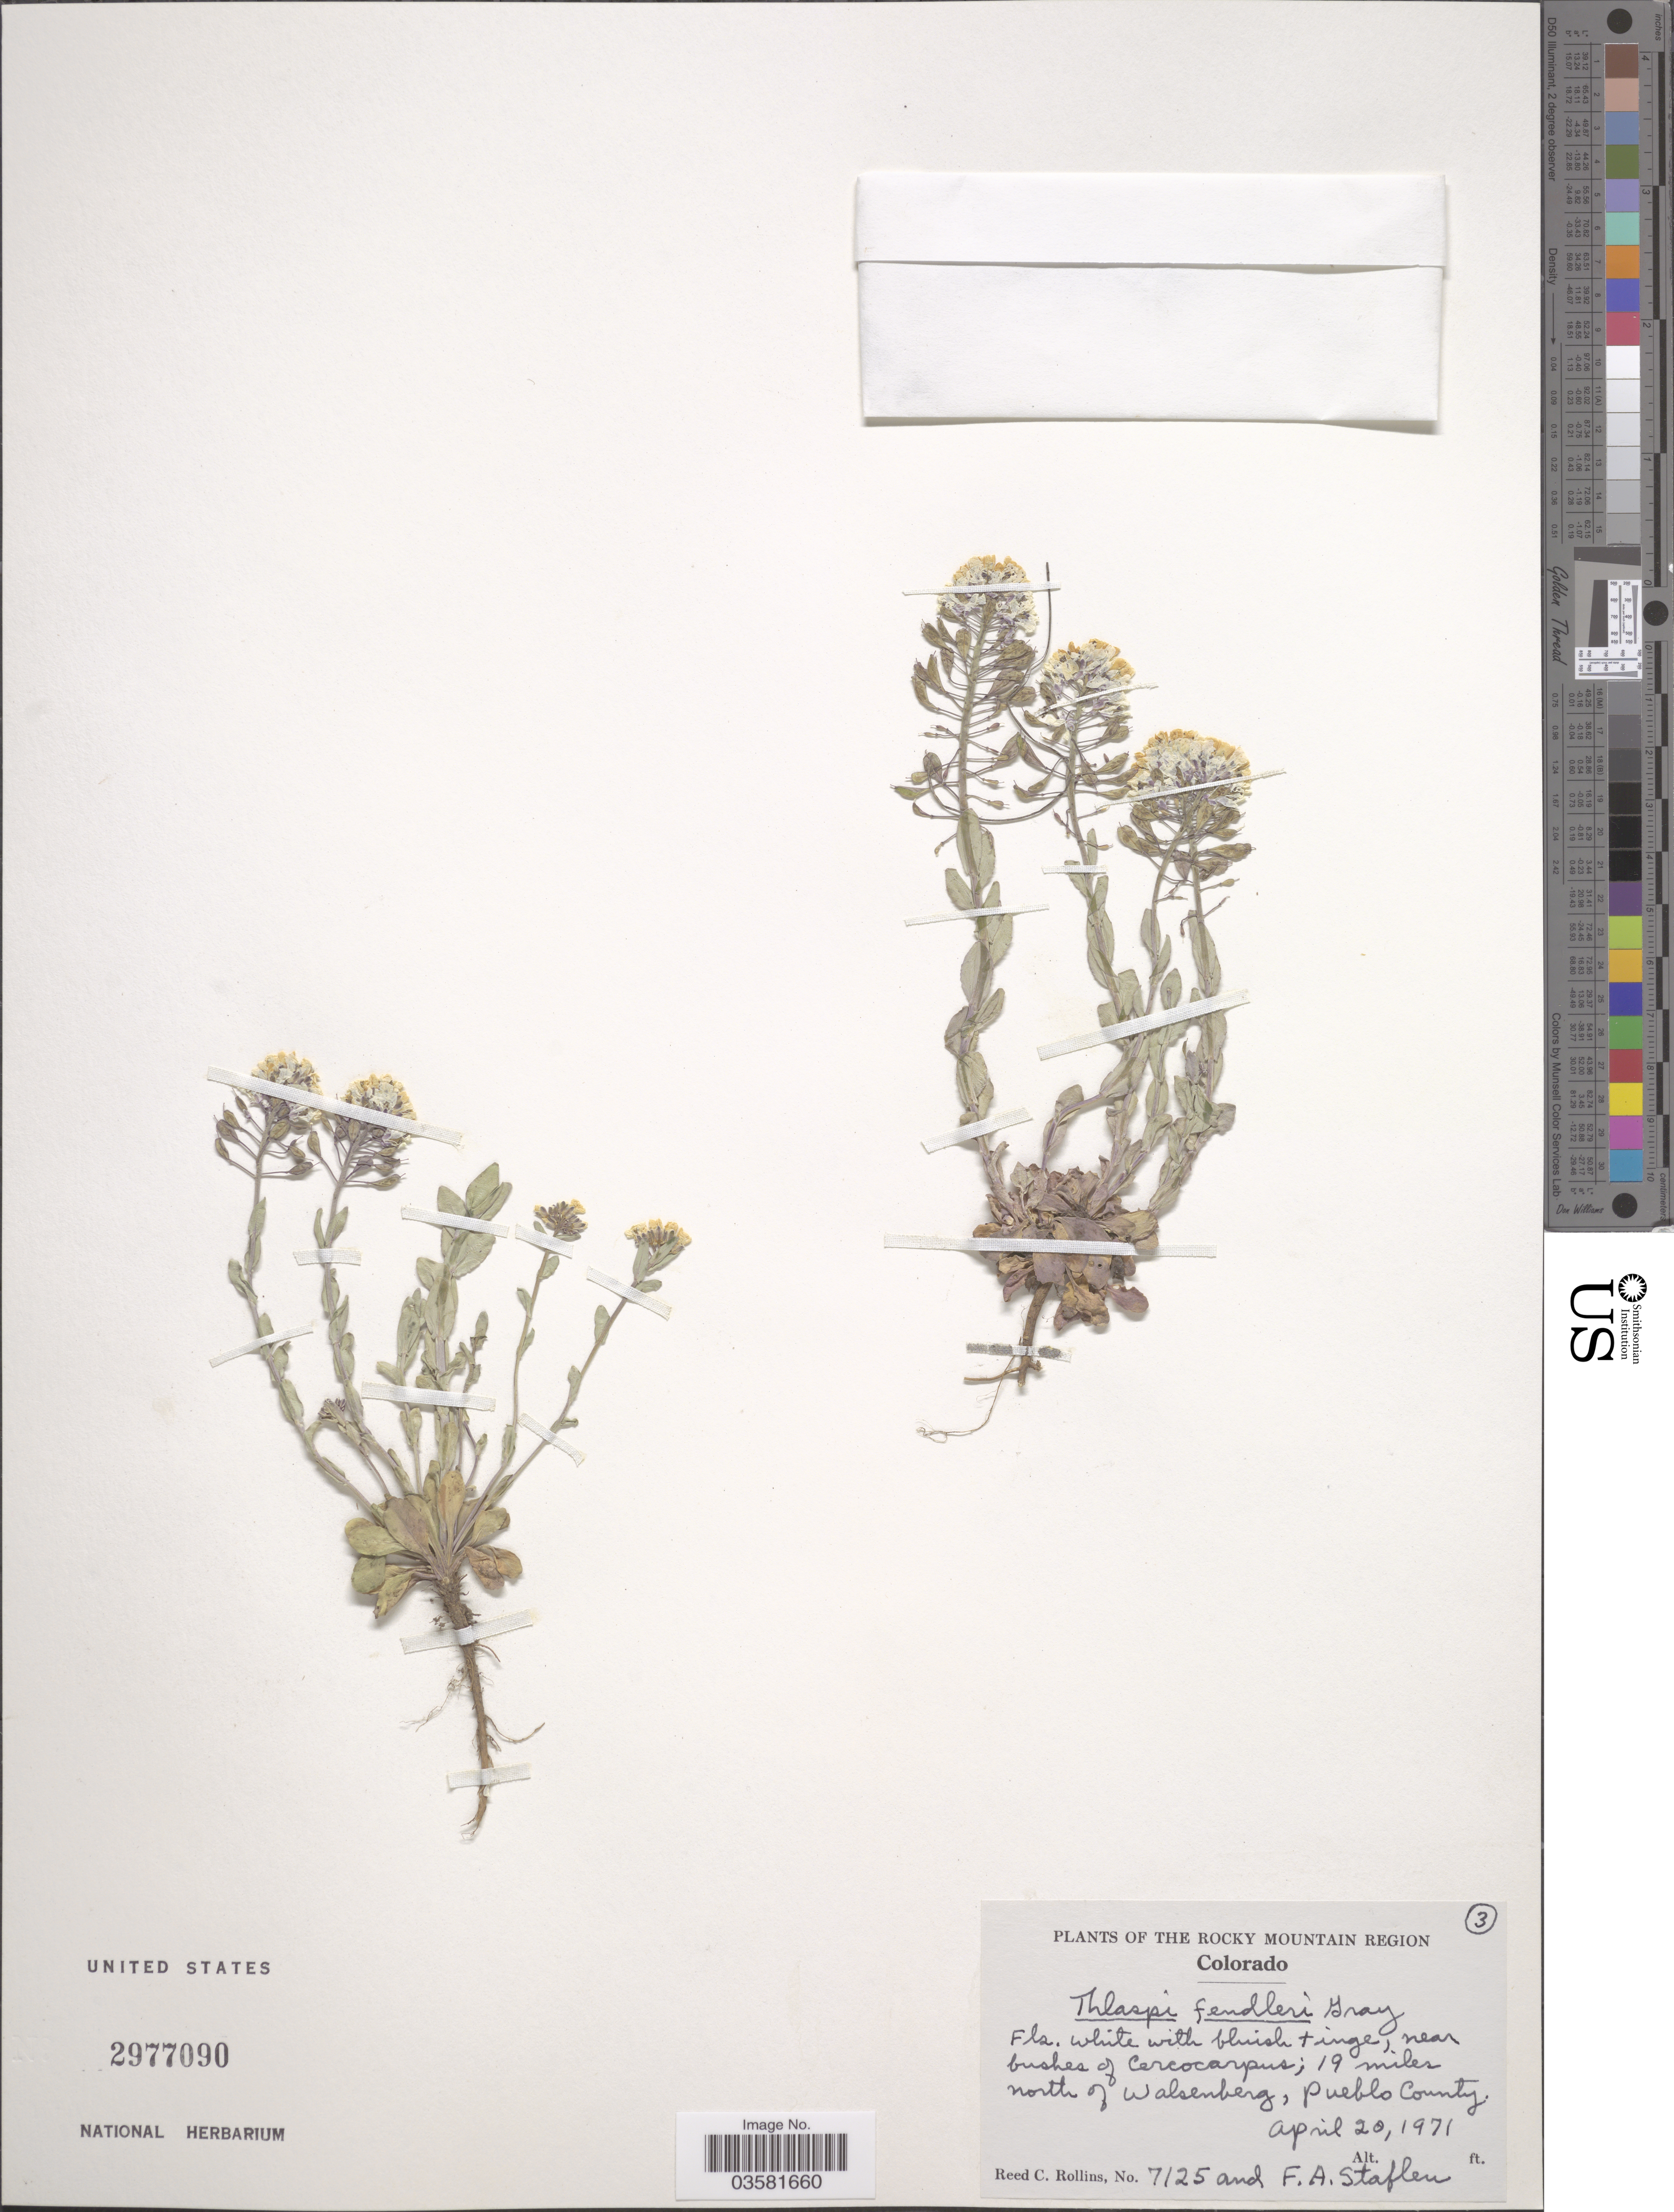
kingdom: Plantae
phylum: Tracheophyta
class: Magnoliopsida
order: Brassicales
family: Brassicaceae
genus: Thlaspi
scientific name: Thlaspi montanum var. fendleri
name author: (A. Gray) P.K. Holmgren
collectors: R. C. Rollins & F. A. Stafleu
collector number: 7125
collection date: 1971-04-20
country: United States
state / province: Colorado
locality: The Rocky Mountain Region. 19 miles north of Walsenberg, Pueblo County.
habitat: near bushes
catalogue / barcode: US 2977090